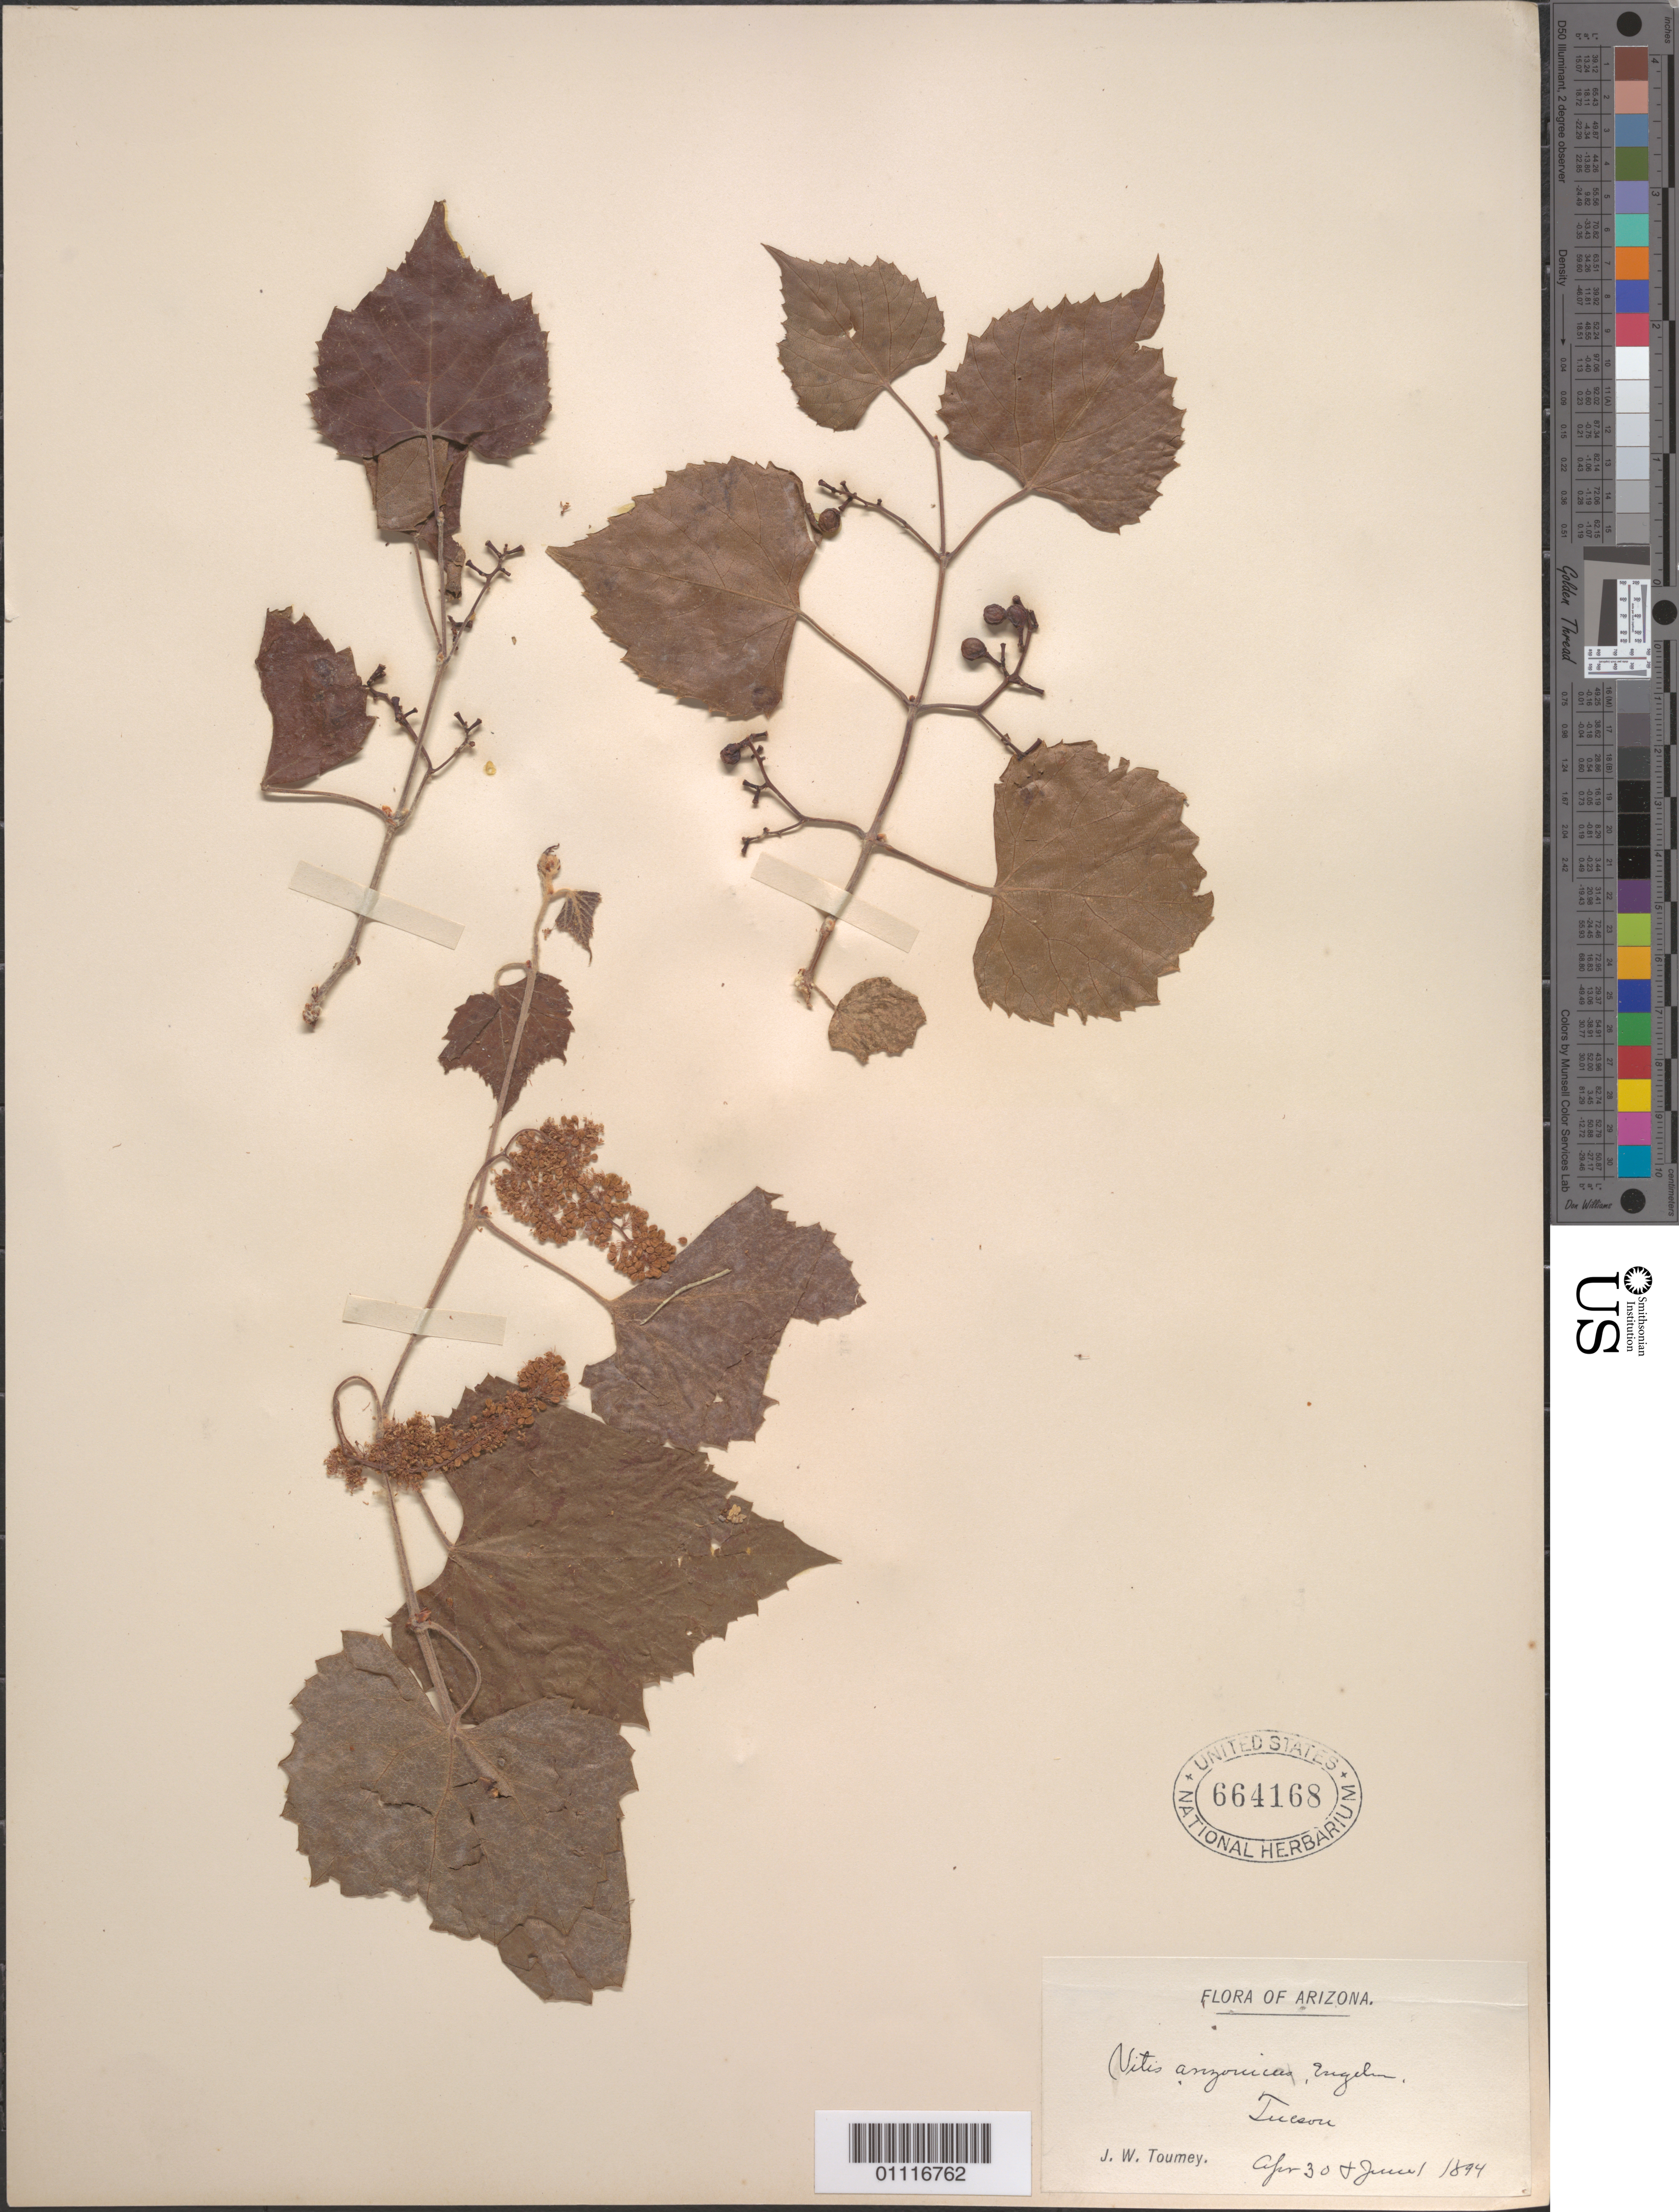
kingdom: Plantae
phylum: Tracheophyta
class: Magnoliopsida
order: Vitales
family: Vitaceae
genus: Vitis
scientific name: Vitis arizonica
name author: Engelm.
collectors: J. W. Toumey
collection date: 1894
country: United States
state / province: Arizona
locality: Tucson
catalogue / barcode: US 664168